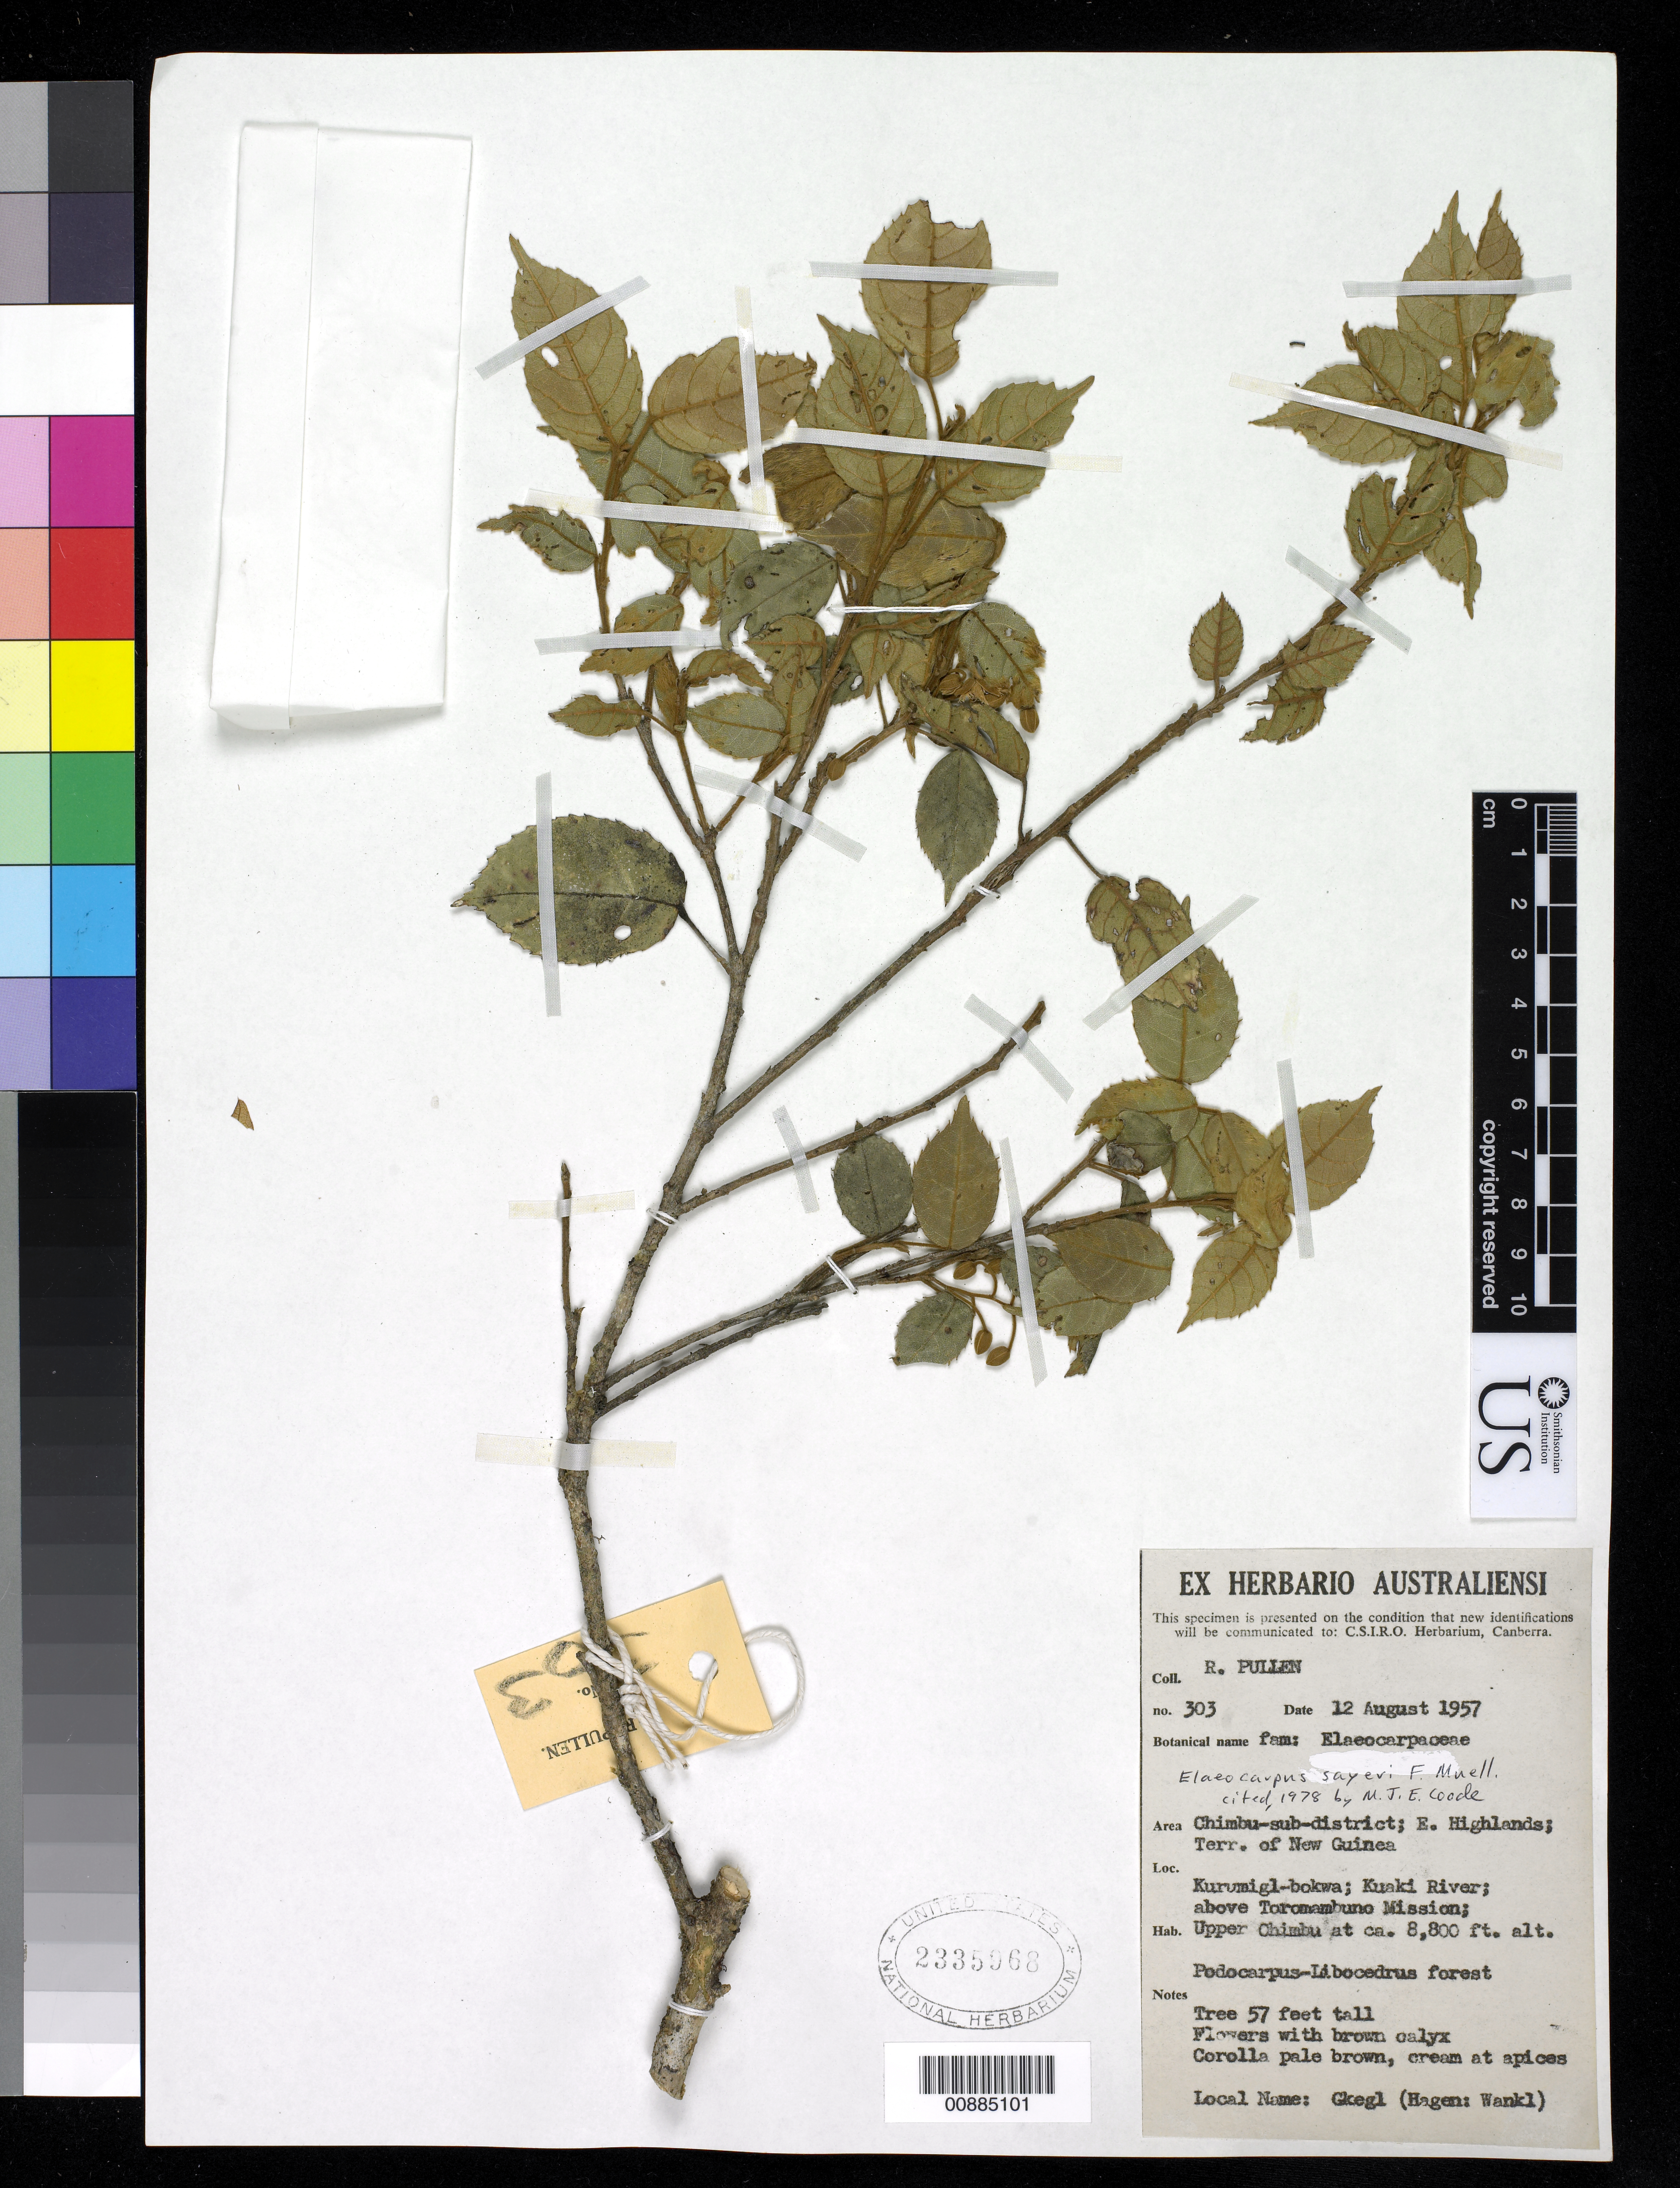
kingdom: Plantae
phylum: Tracheophyta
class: Magnoliopsida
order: Oxalidales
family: Elaeocarpaceae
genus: Elaeocarpus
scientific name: Elaeocarpus sayeri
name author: F. Muell.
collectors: R. Pullen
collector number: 303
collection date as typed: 12 Aug 1957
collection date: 1957-08-12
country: Papua New Guinea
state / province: Eastern Highlands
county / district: Chimbu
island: New Guinea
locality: Kuaki River, Kurumigl-bokwa, above Toromambuno Mission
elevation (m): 2682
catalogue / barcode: US 2335968